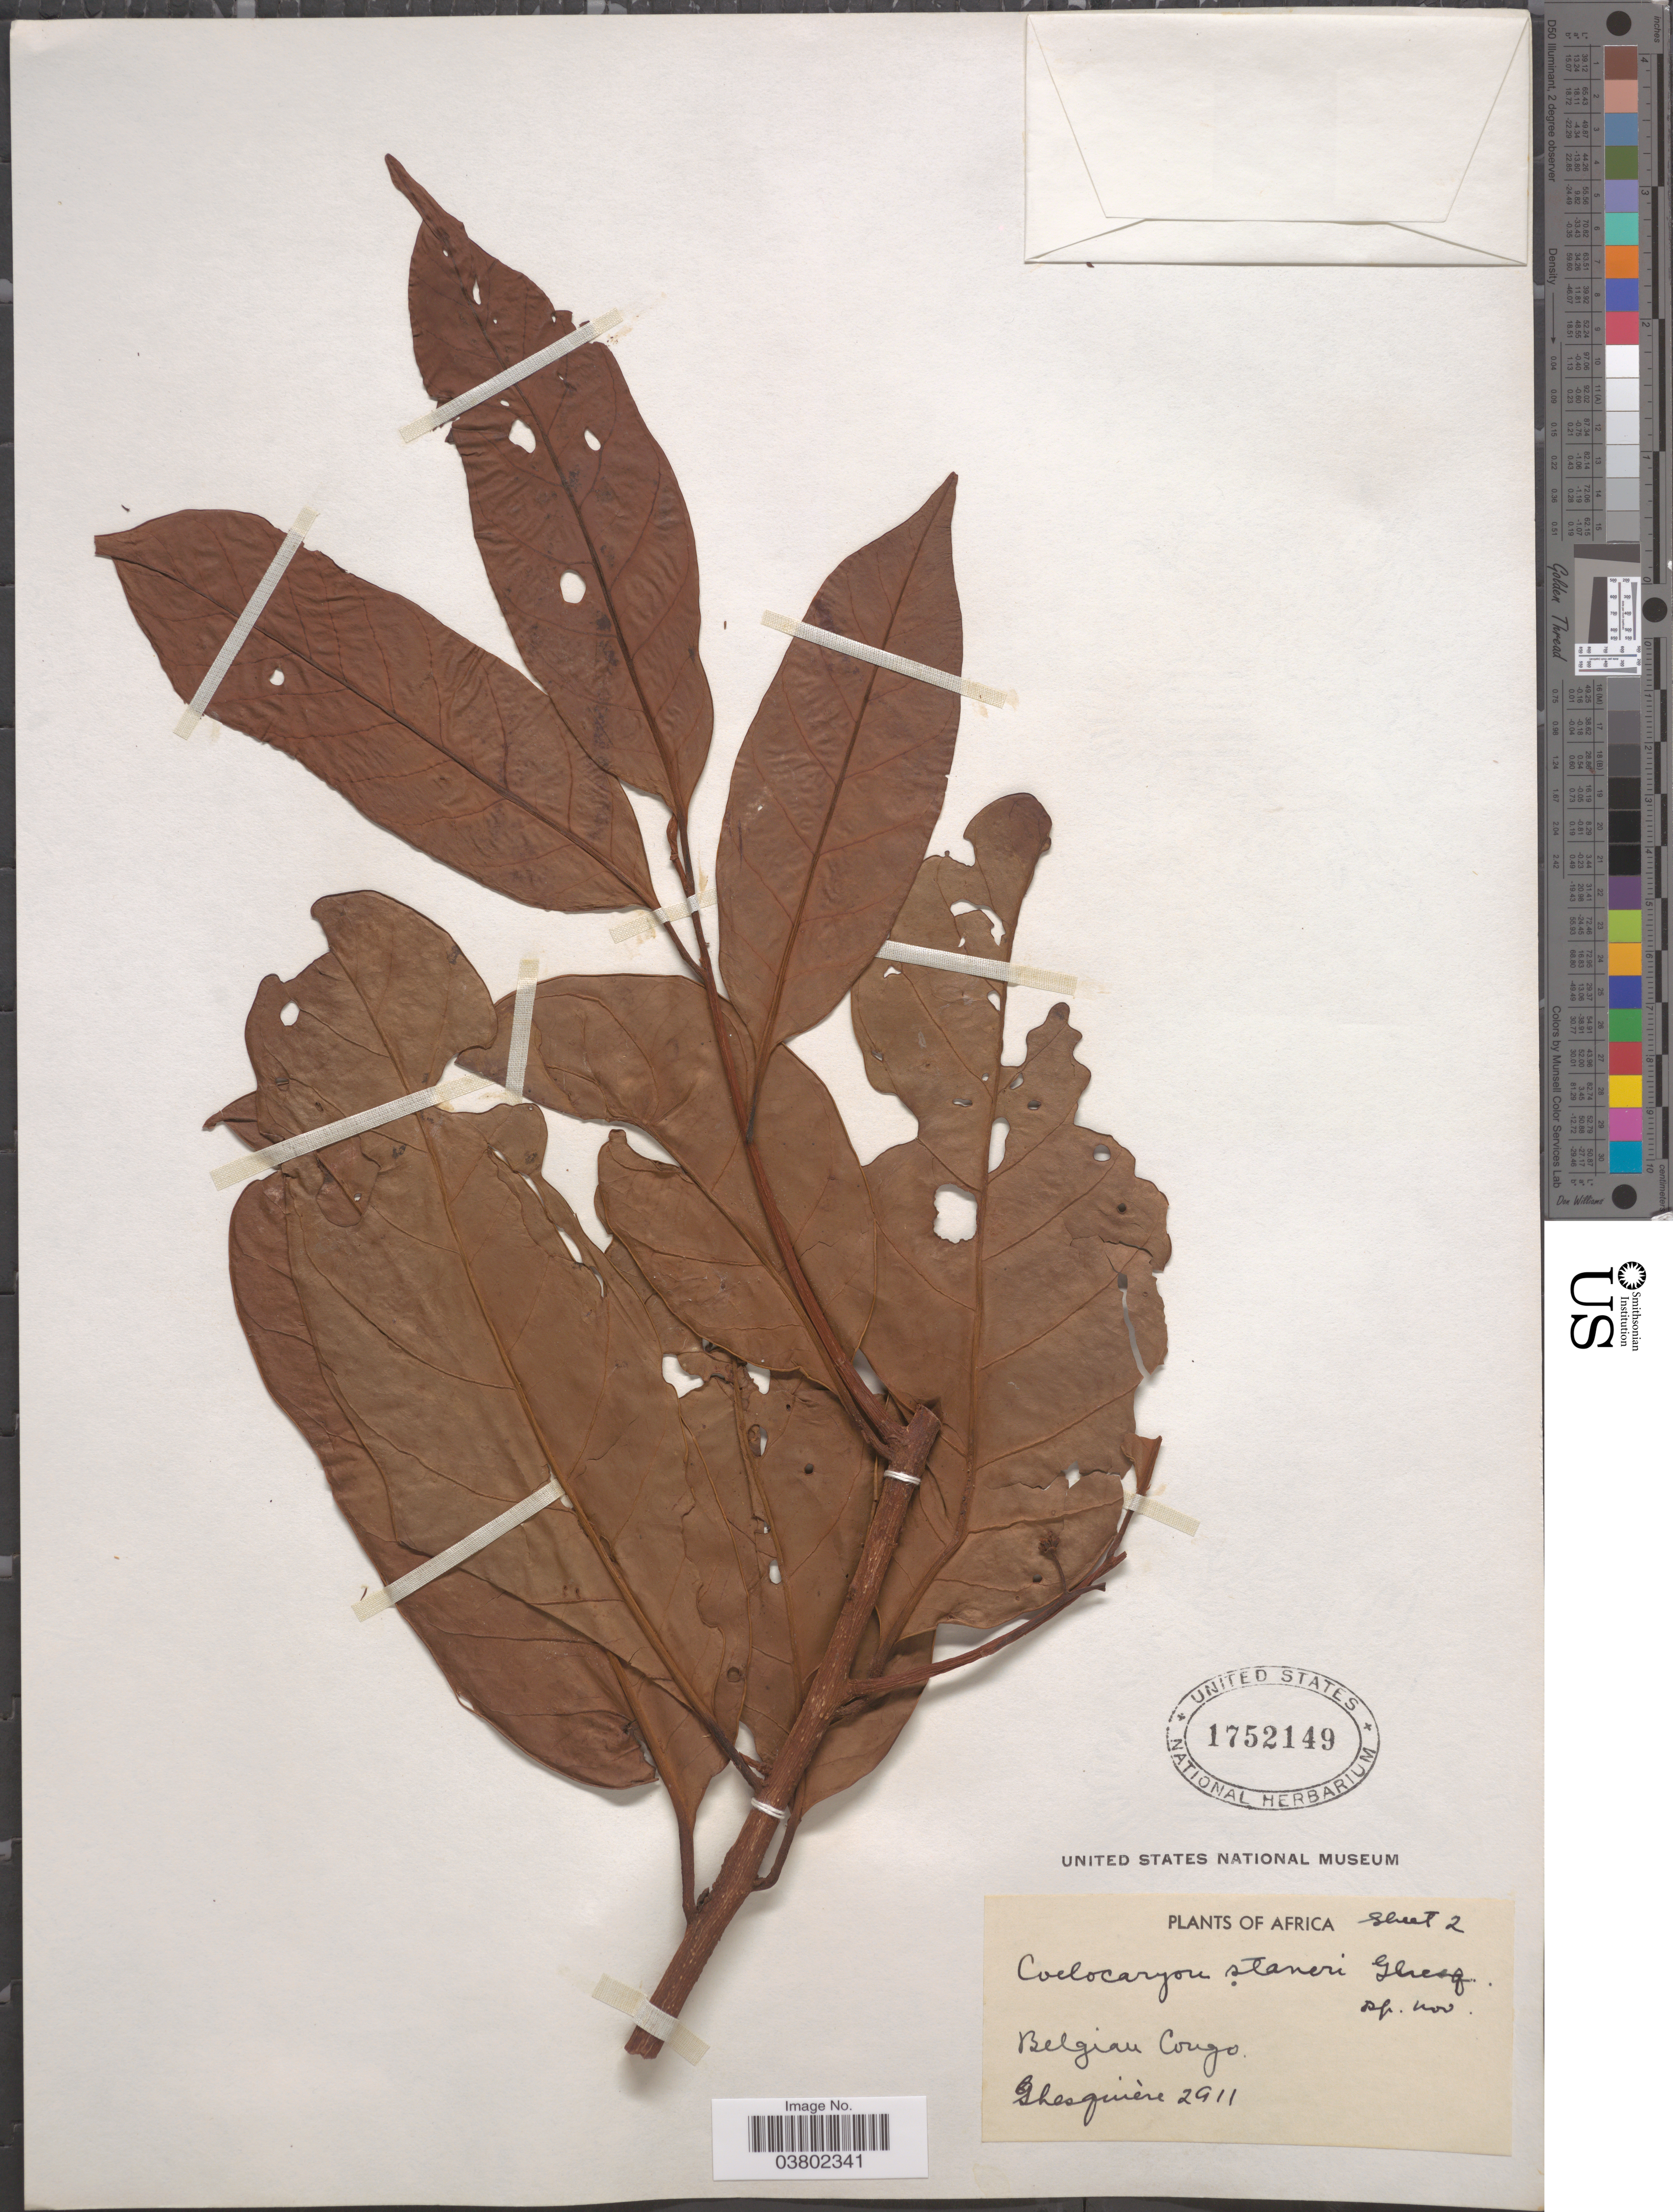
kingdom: Plantae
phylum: Tracheophyta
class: Magnoliopsida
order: Magnoliales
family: Myristicaceae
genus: Coelocaryon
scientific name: Coelocaryon staneri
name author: Ghesq.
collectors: Ghesquière.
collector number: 2911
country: Congo, Democratic Republic of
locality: Belgian Congo.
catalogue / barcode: US 1752149